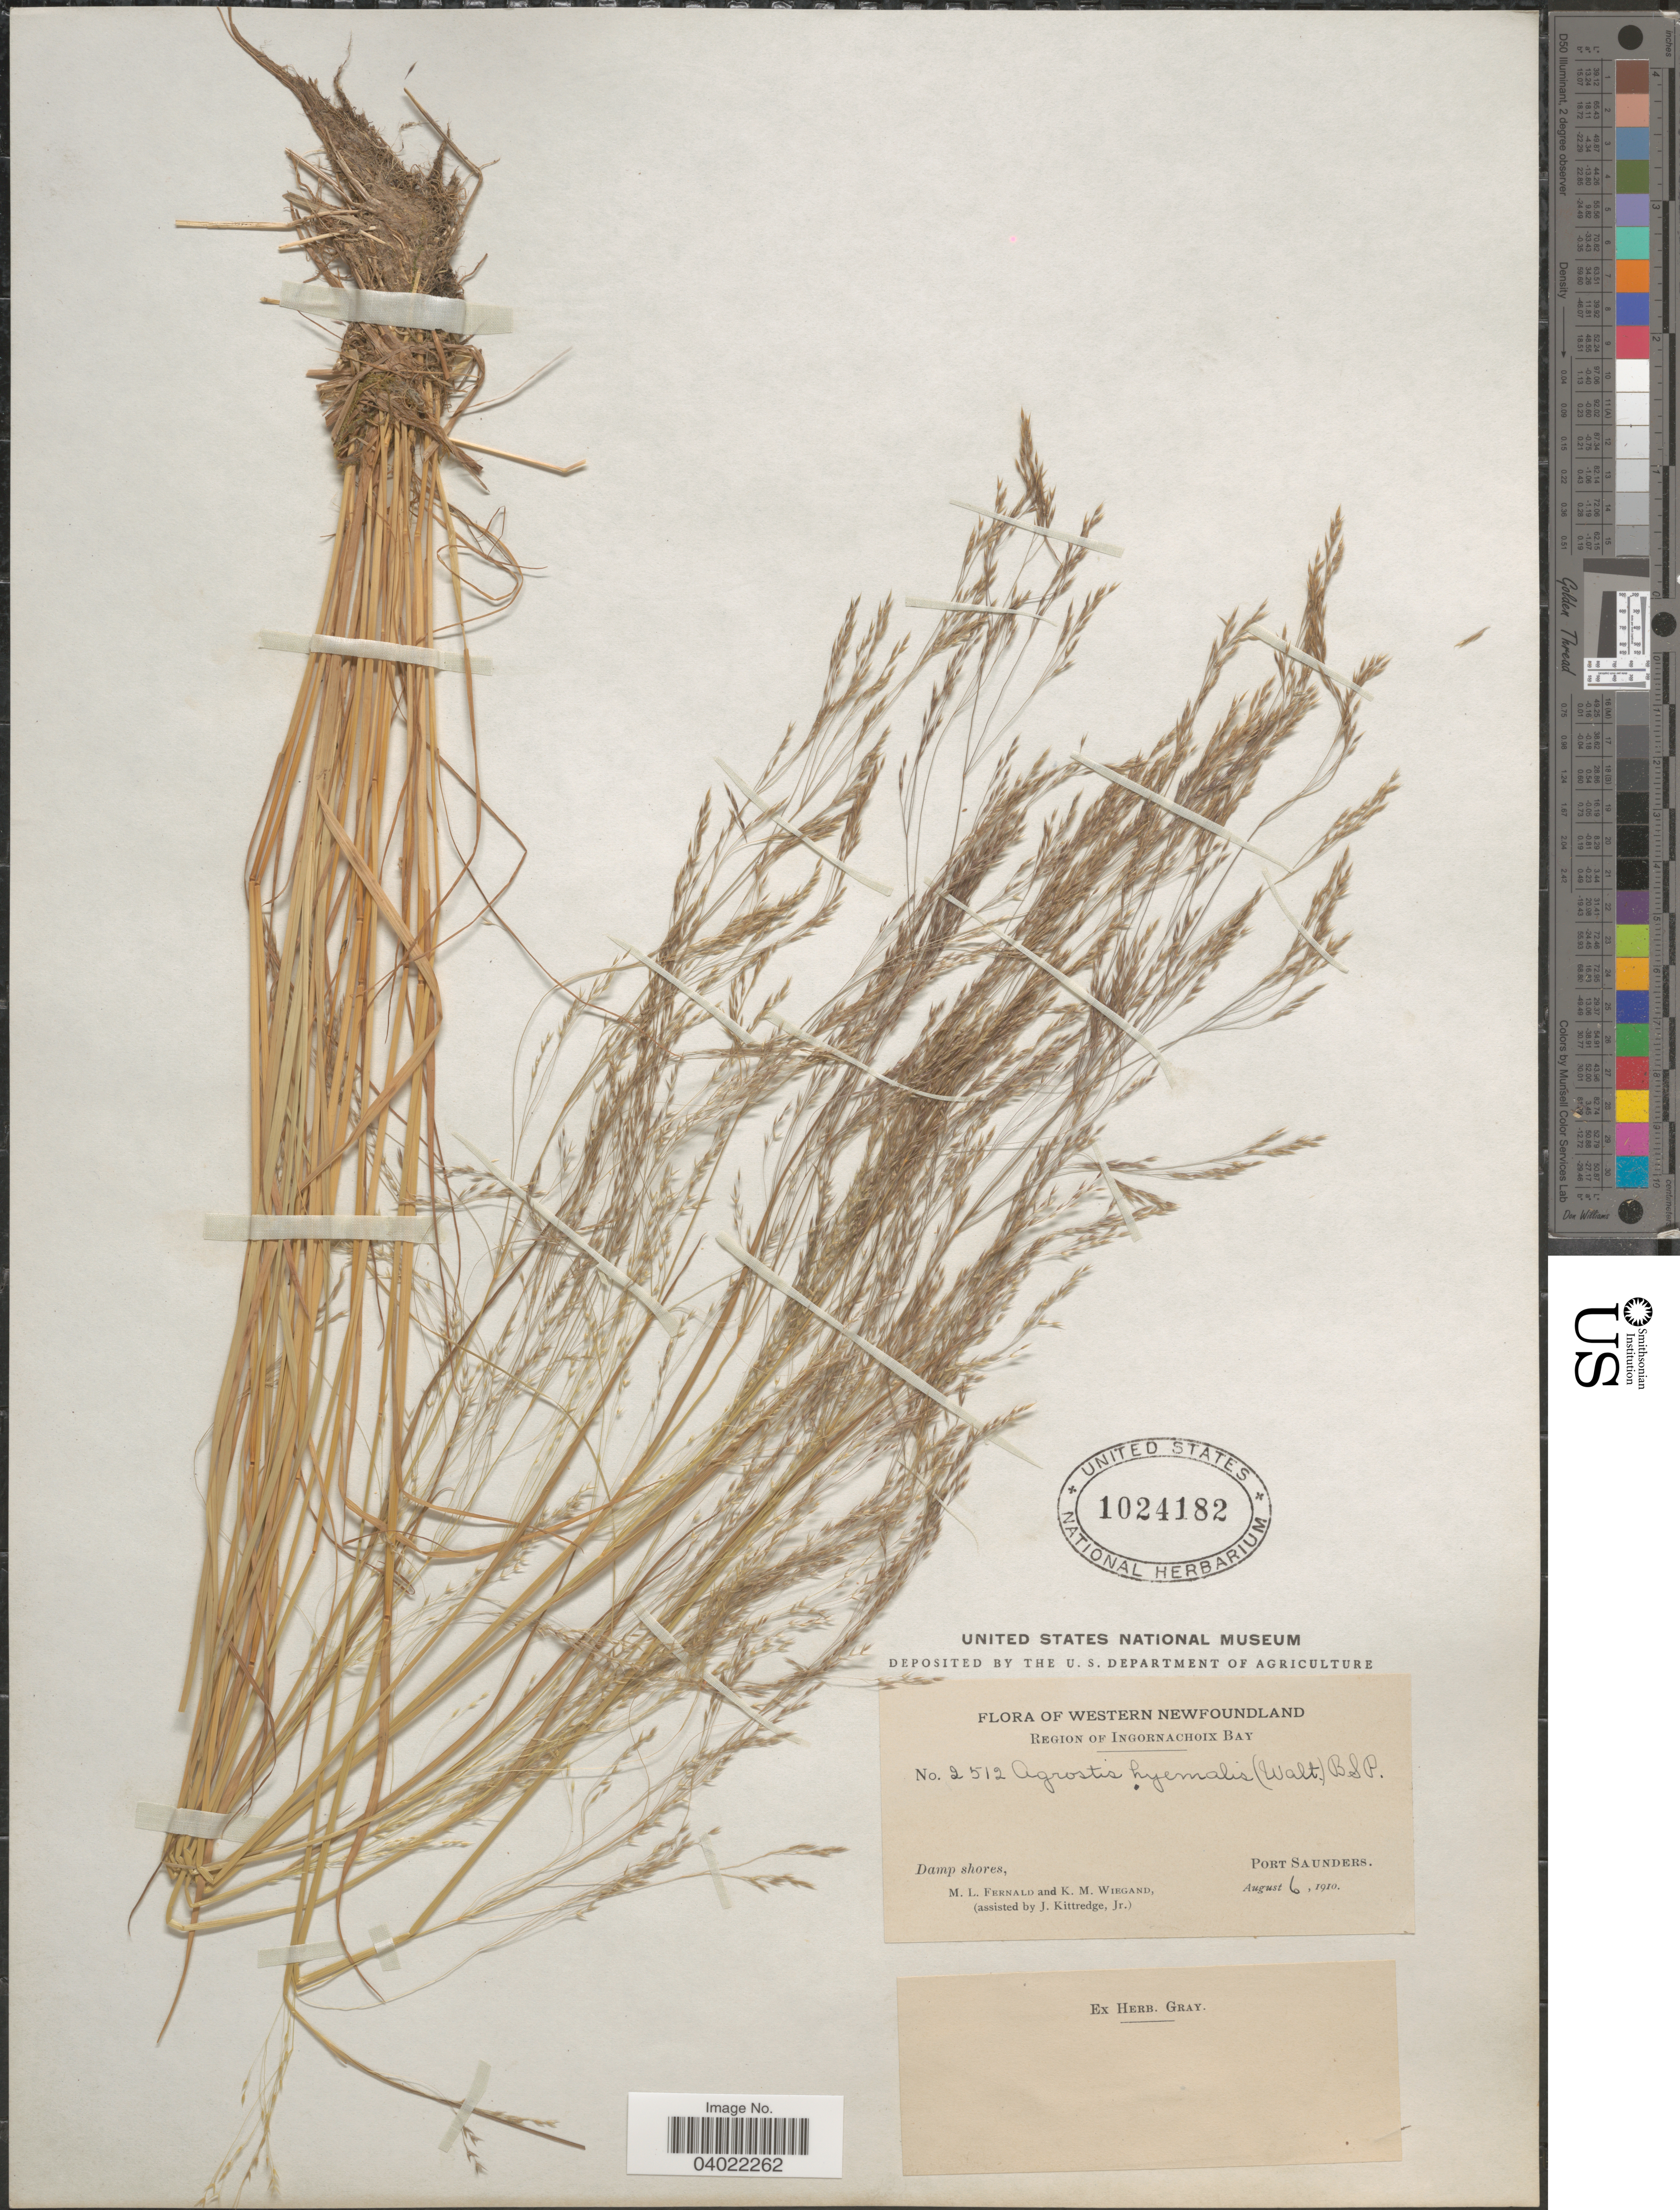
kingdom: Plantae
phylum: Tracheophyta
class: Liliopsida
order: Poales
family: Poaceae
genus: Agrostis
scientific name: Agrostis scabra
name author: Willd.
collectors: M. L. Fernald, K. M. Wiegand & J. Kittredge Jr.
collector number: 2512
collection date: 1910-08-06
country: Canada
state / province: Newfoundland and Labrador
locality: Western Newfoundland. Region of Ingornachoix Bay. Damp shores, Port Saunders.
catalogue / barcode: US 1024182